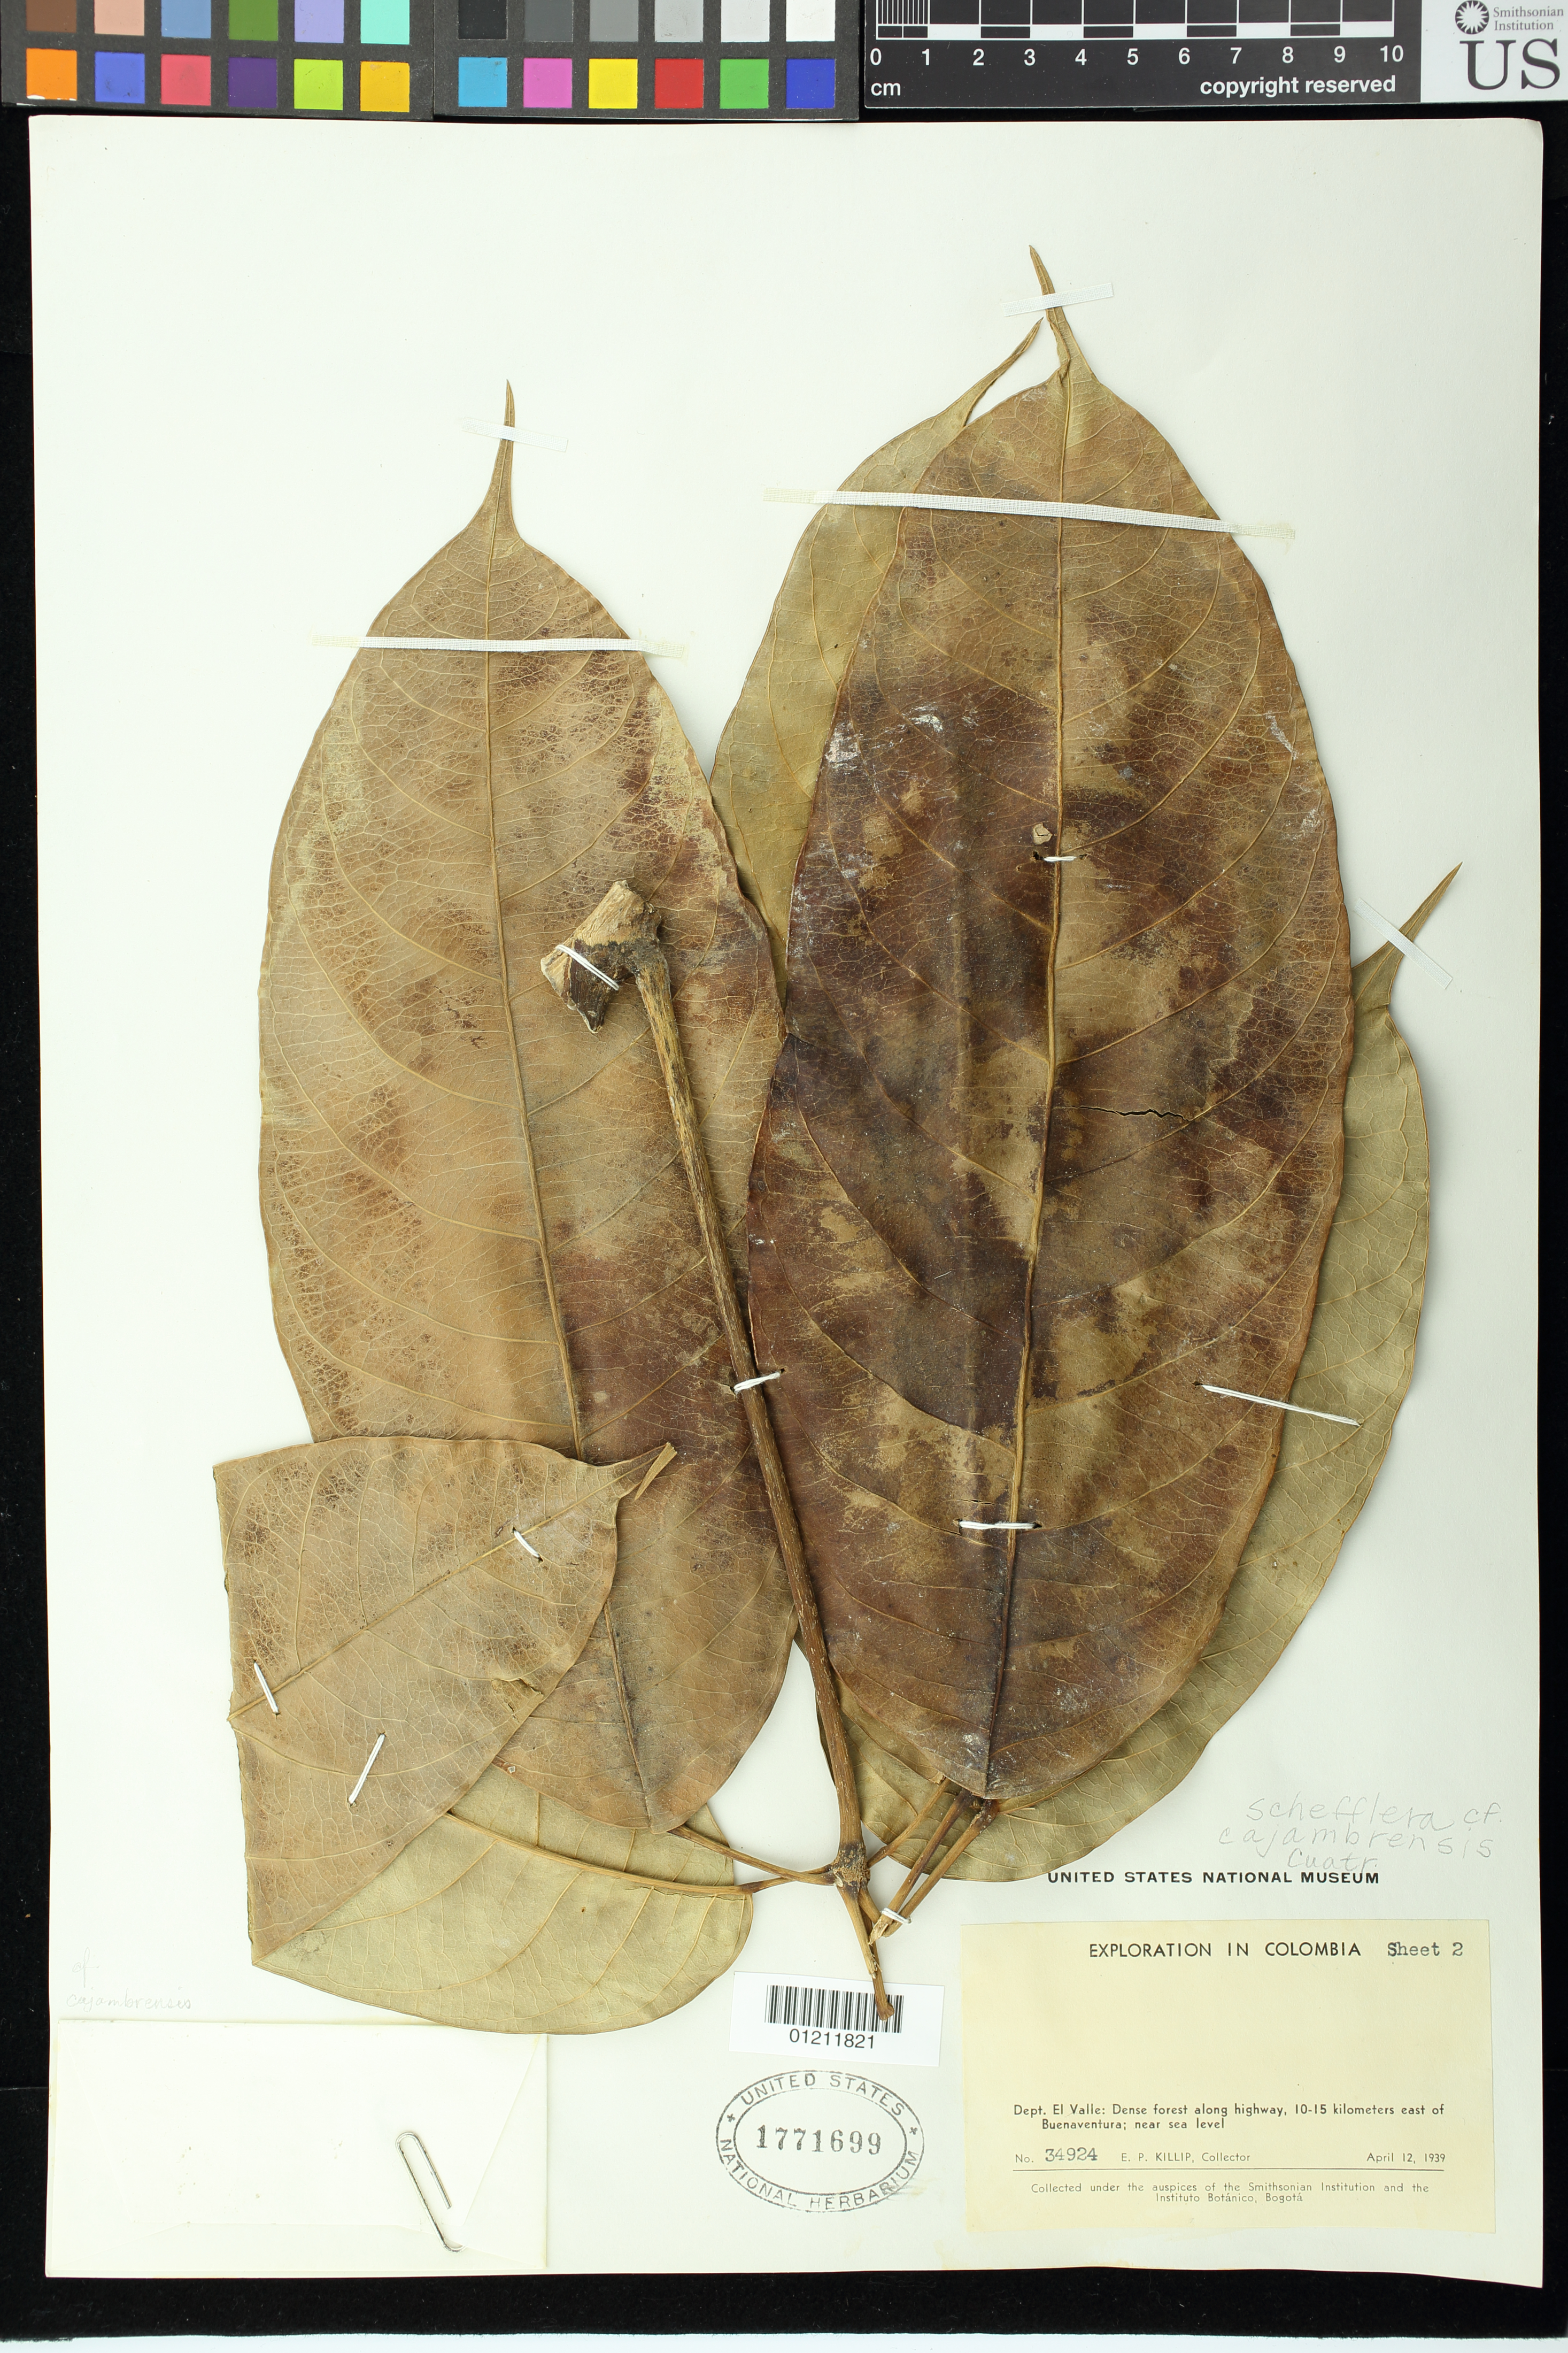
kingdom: Plantae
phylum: Tracheophyta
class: Magnoliopsida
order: Apiales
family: Araliaceae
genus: Schefflera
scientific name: Schefflera cajambrensis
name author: Cuatrec.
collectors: E. P. Killip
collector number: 34924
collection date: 1939-04-12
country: Colombia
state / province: Valle del Cauca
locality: Dept. El Valle: Dense forest along highway, 10-15 kilometers east of Buenaventura.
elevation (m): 0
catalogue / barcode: US 1771699